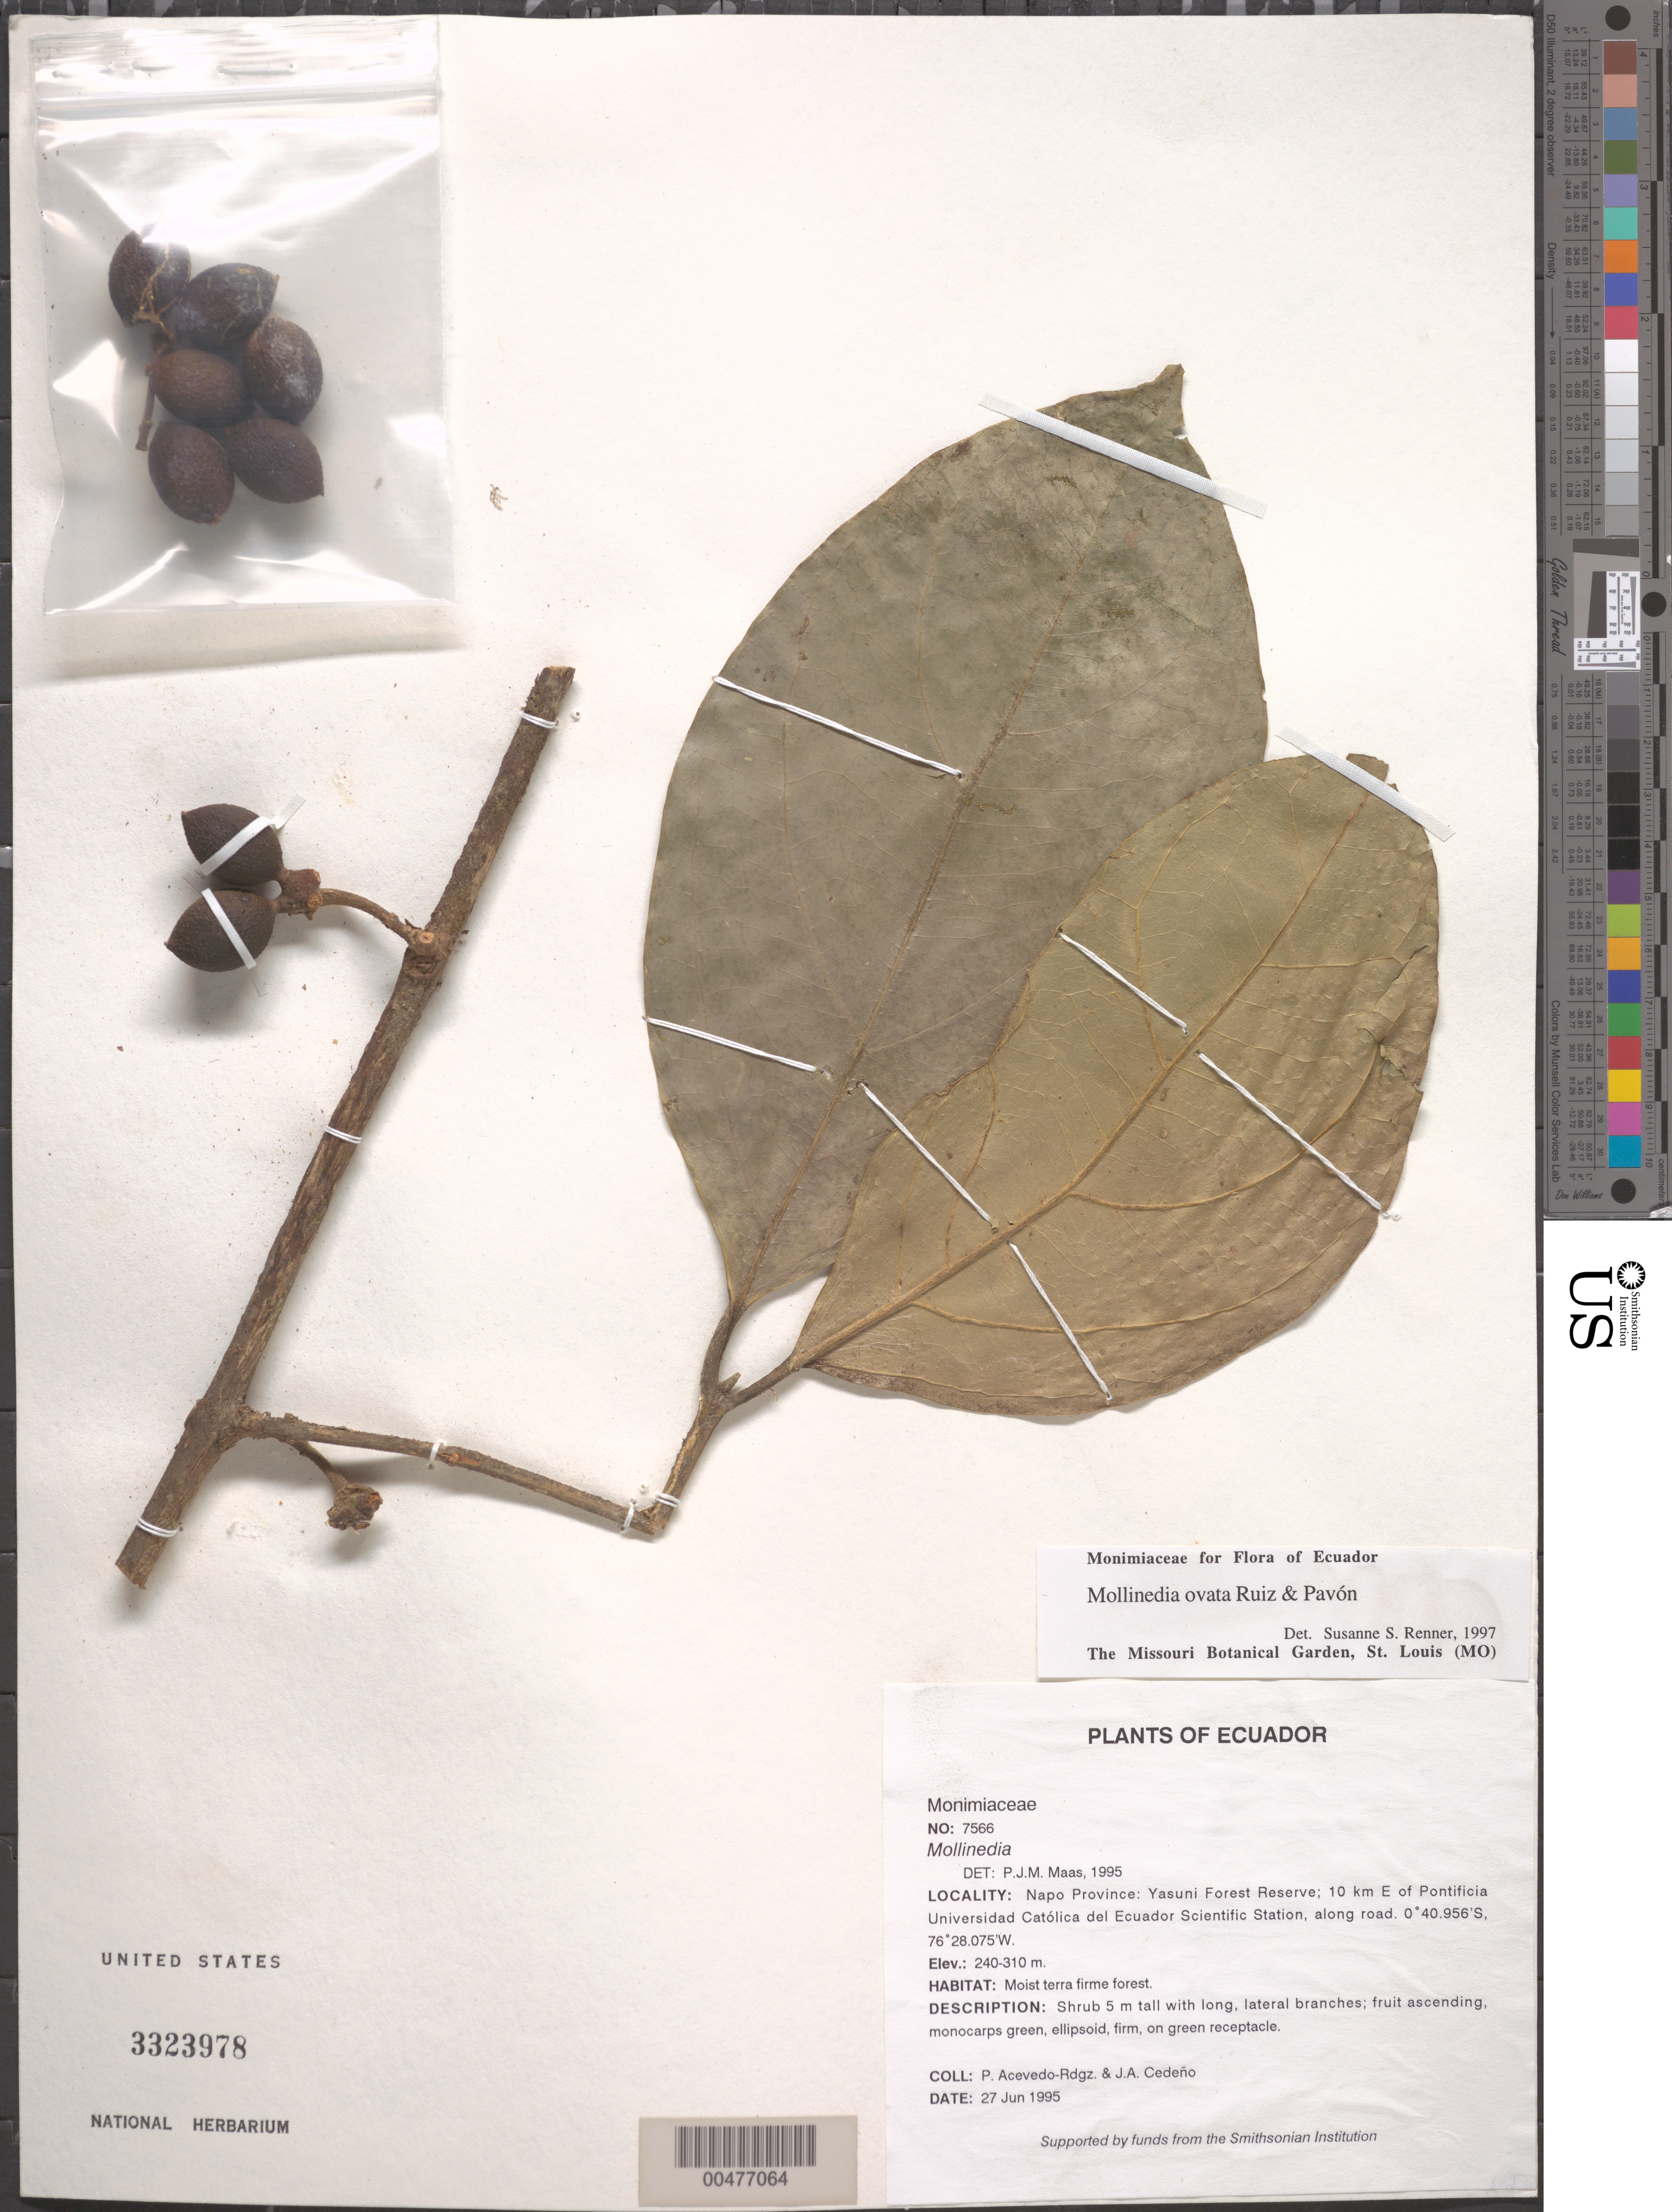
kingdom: Plantae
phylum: Tracheophyta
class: Magnoliopsida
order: Laurales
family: Monimiaceae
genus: Mollinedia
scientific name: Mollinedia ovata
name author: Ruiz & Pav.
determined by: Renner, S. S.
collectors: P. Acevedo-Rodr. & J. A. Cedeño M.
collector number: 7566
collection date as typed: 27 Jun 1995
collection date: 1995-06-27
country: Ecuador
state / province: Napo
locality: Napo Province: Yasuni Forest Reserve; 10 km E of Pontificia Universidad Católica del Ecuador Scientific Station along road.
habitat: Moist terra firme forest.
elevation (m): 240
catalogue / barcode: US 3323978